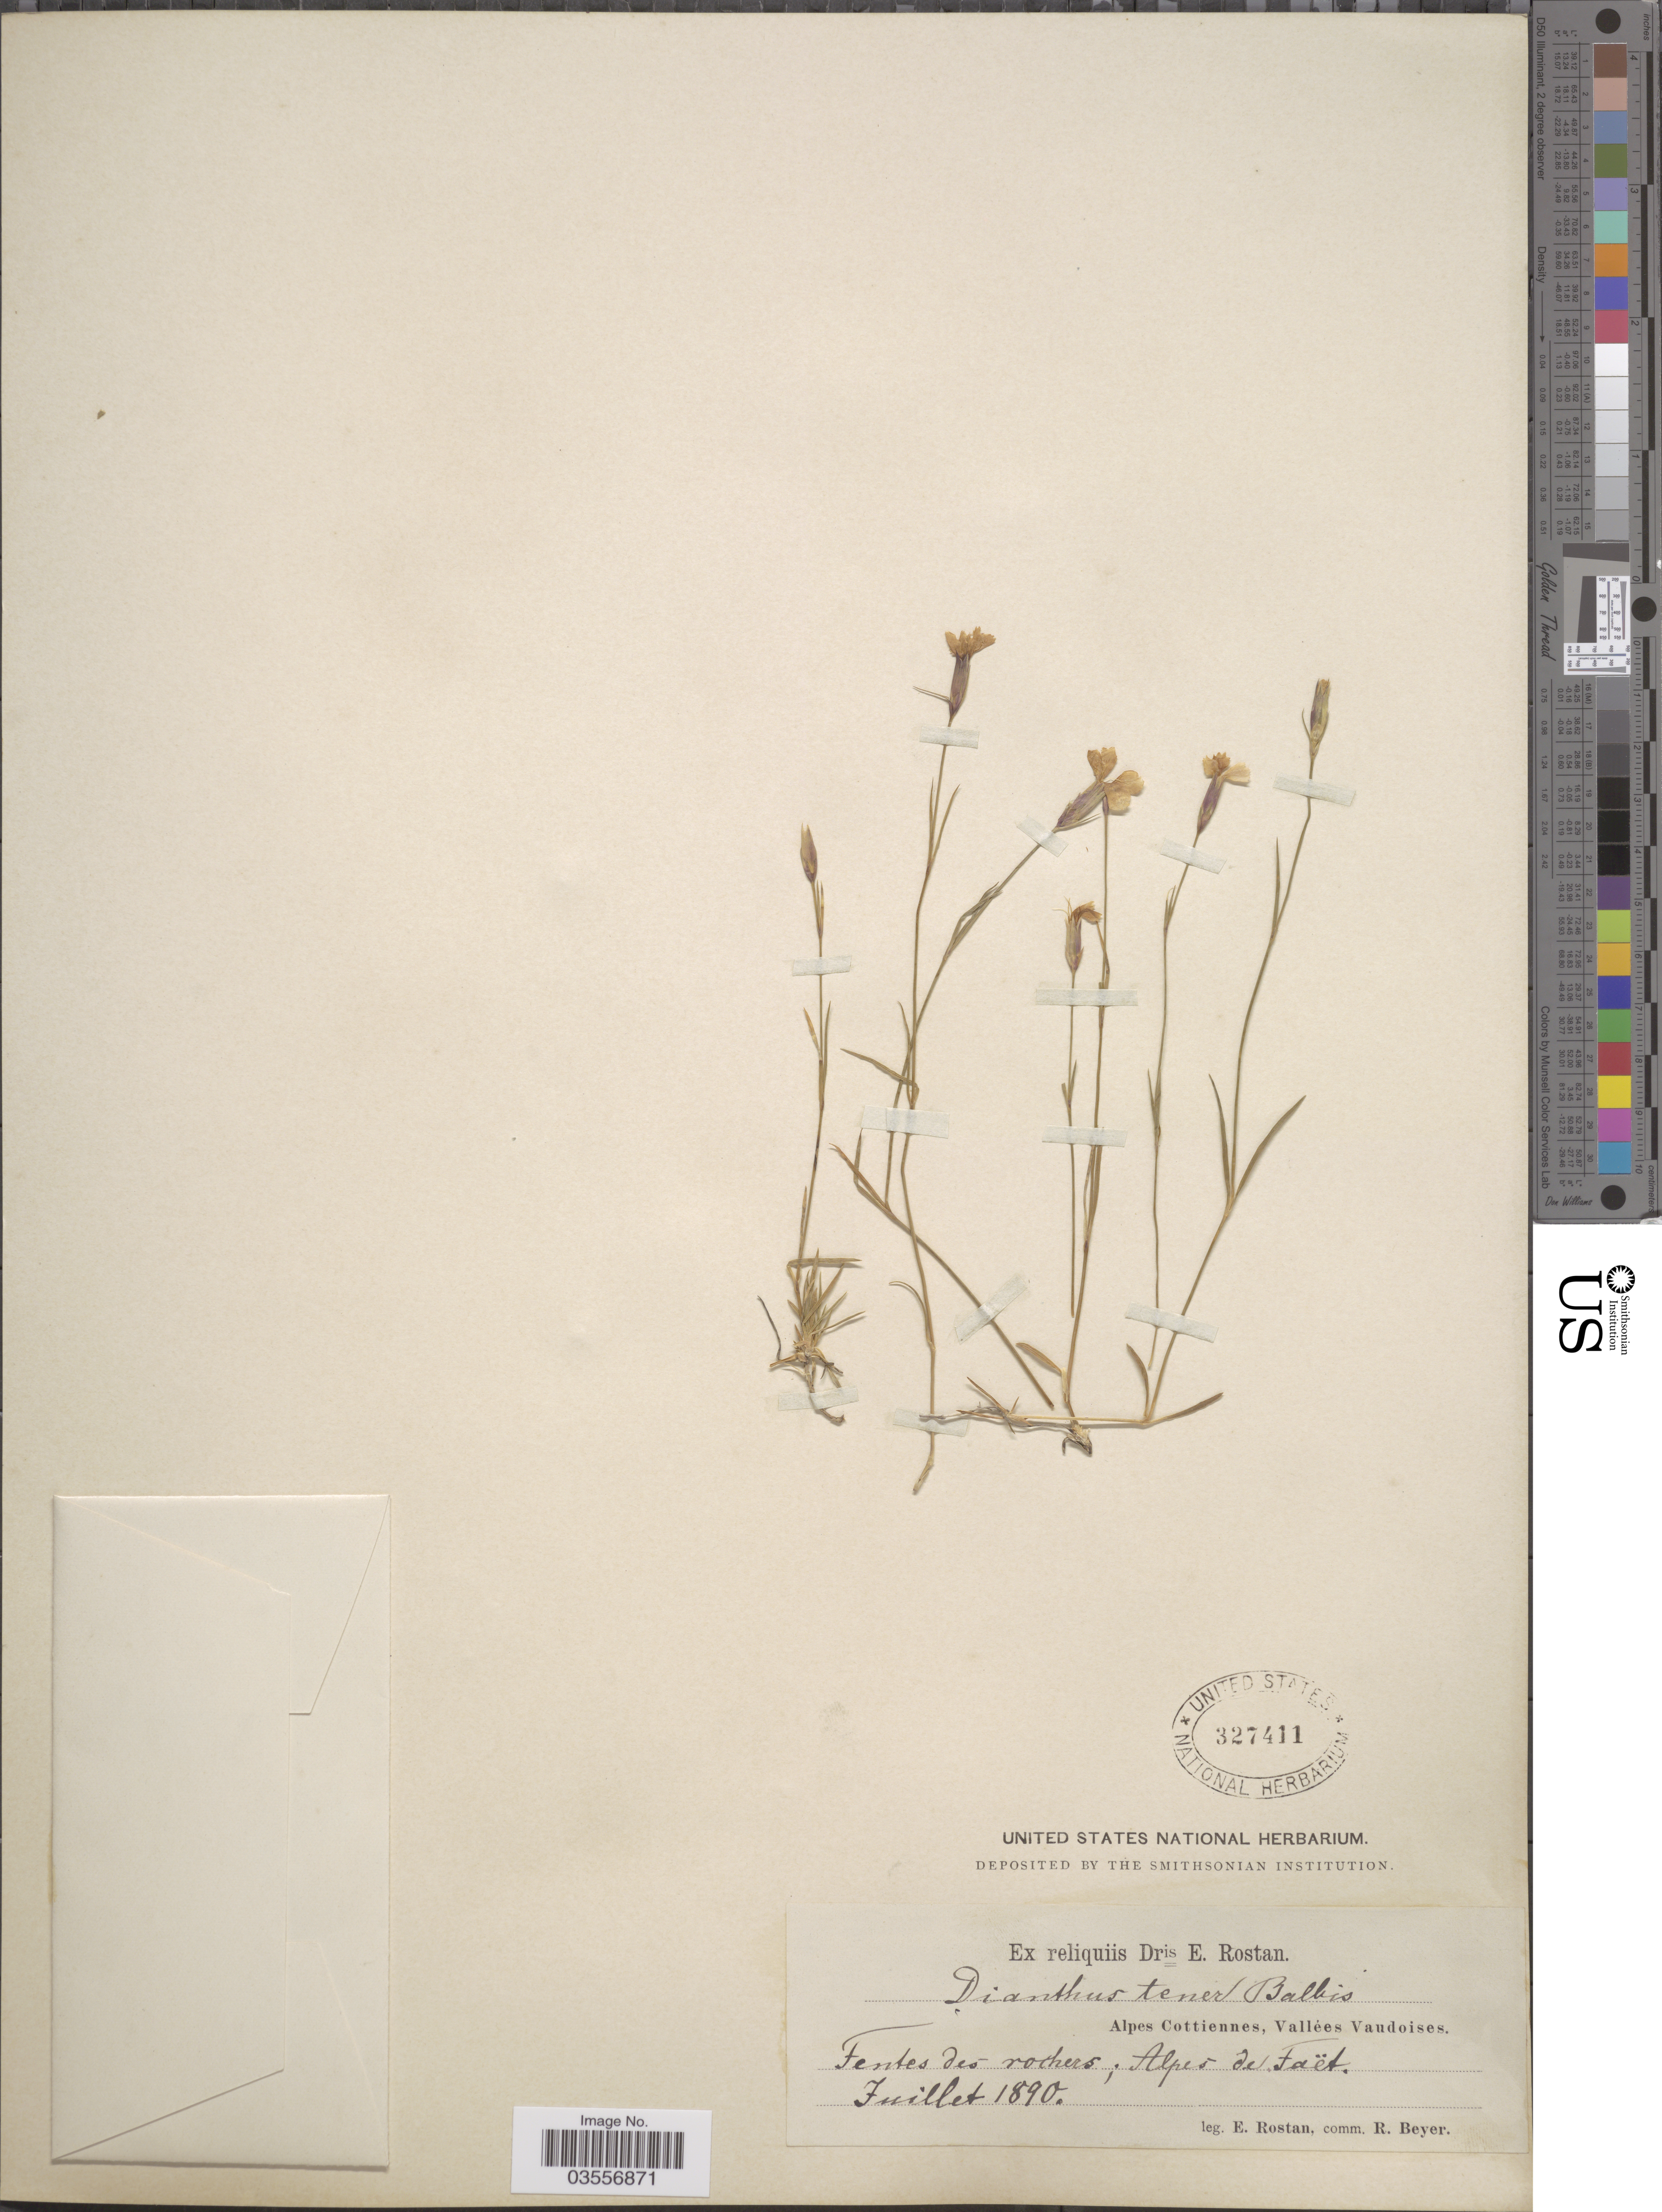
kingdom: Plantae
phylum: Tracheophyta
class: Magnoliopsida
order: Caryophyllales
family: Caryophyllaceae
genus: Dianthus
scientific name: Dianthus tener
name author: Balb.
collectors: E. Rostan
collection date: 1890-07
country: Switzerland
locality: Alpes Cottiennes, Vallées Vaudoises. Fentes des rochers; Alpes de Faët.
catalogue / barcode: US 327411